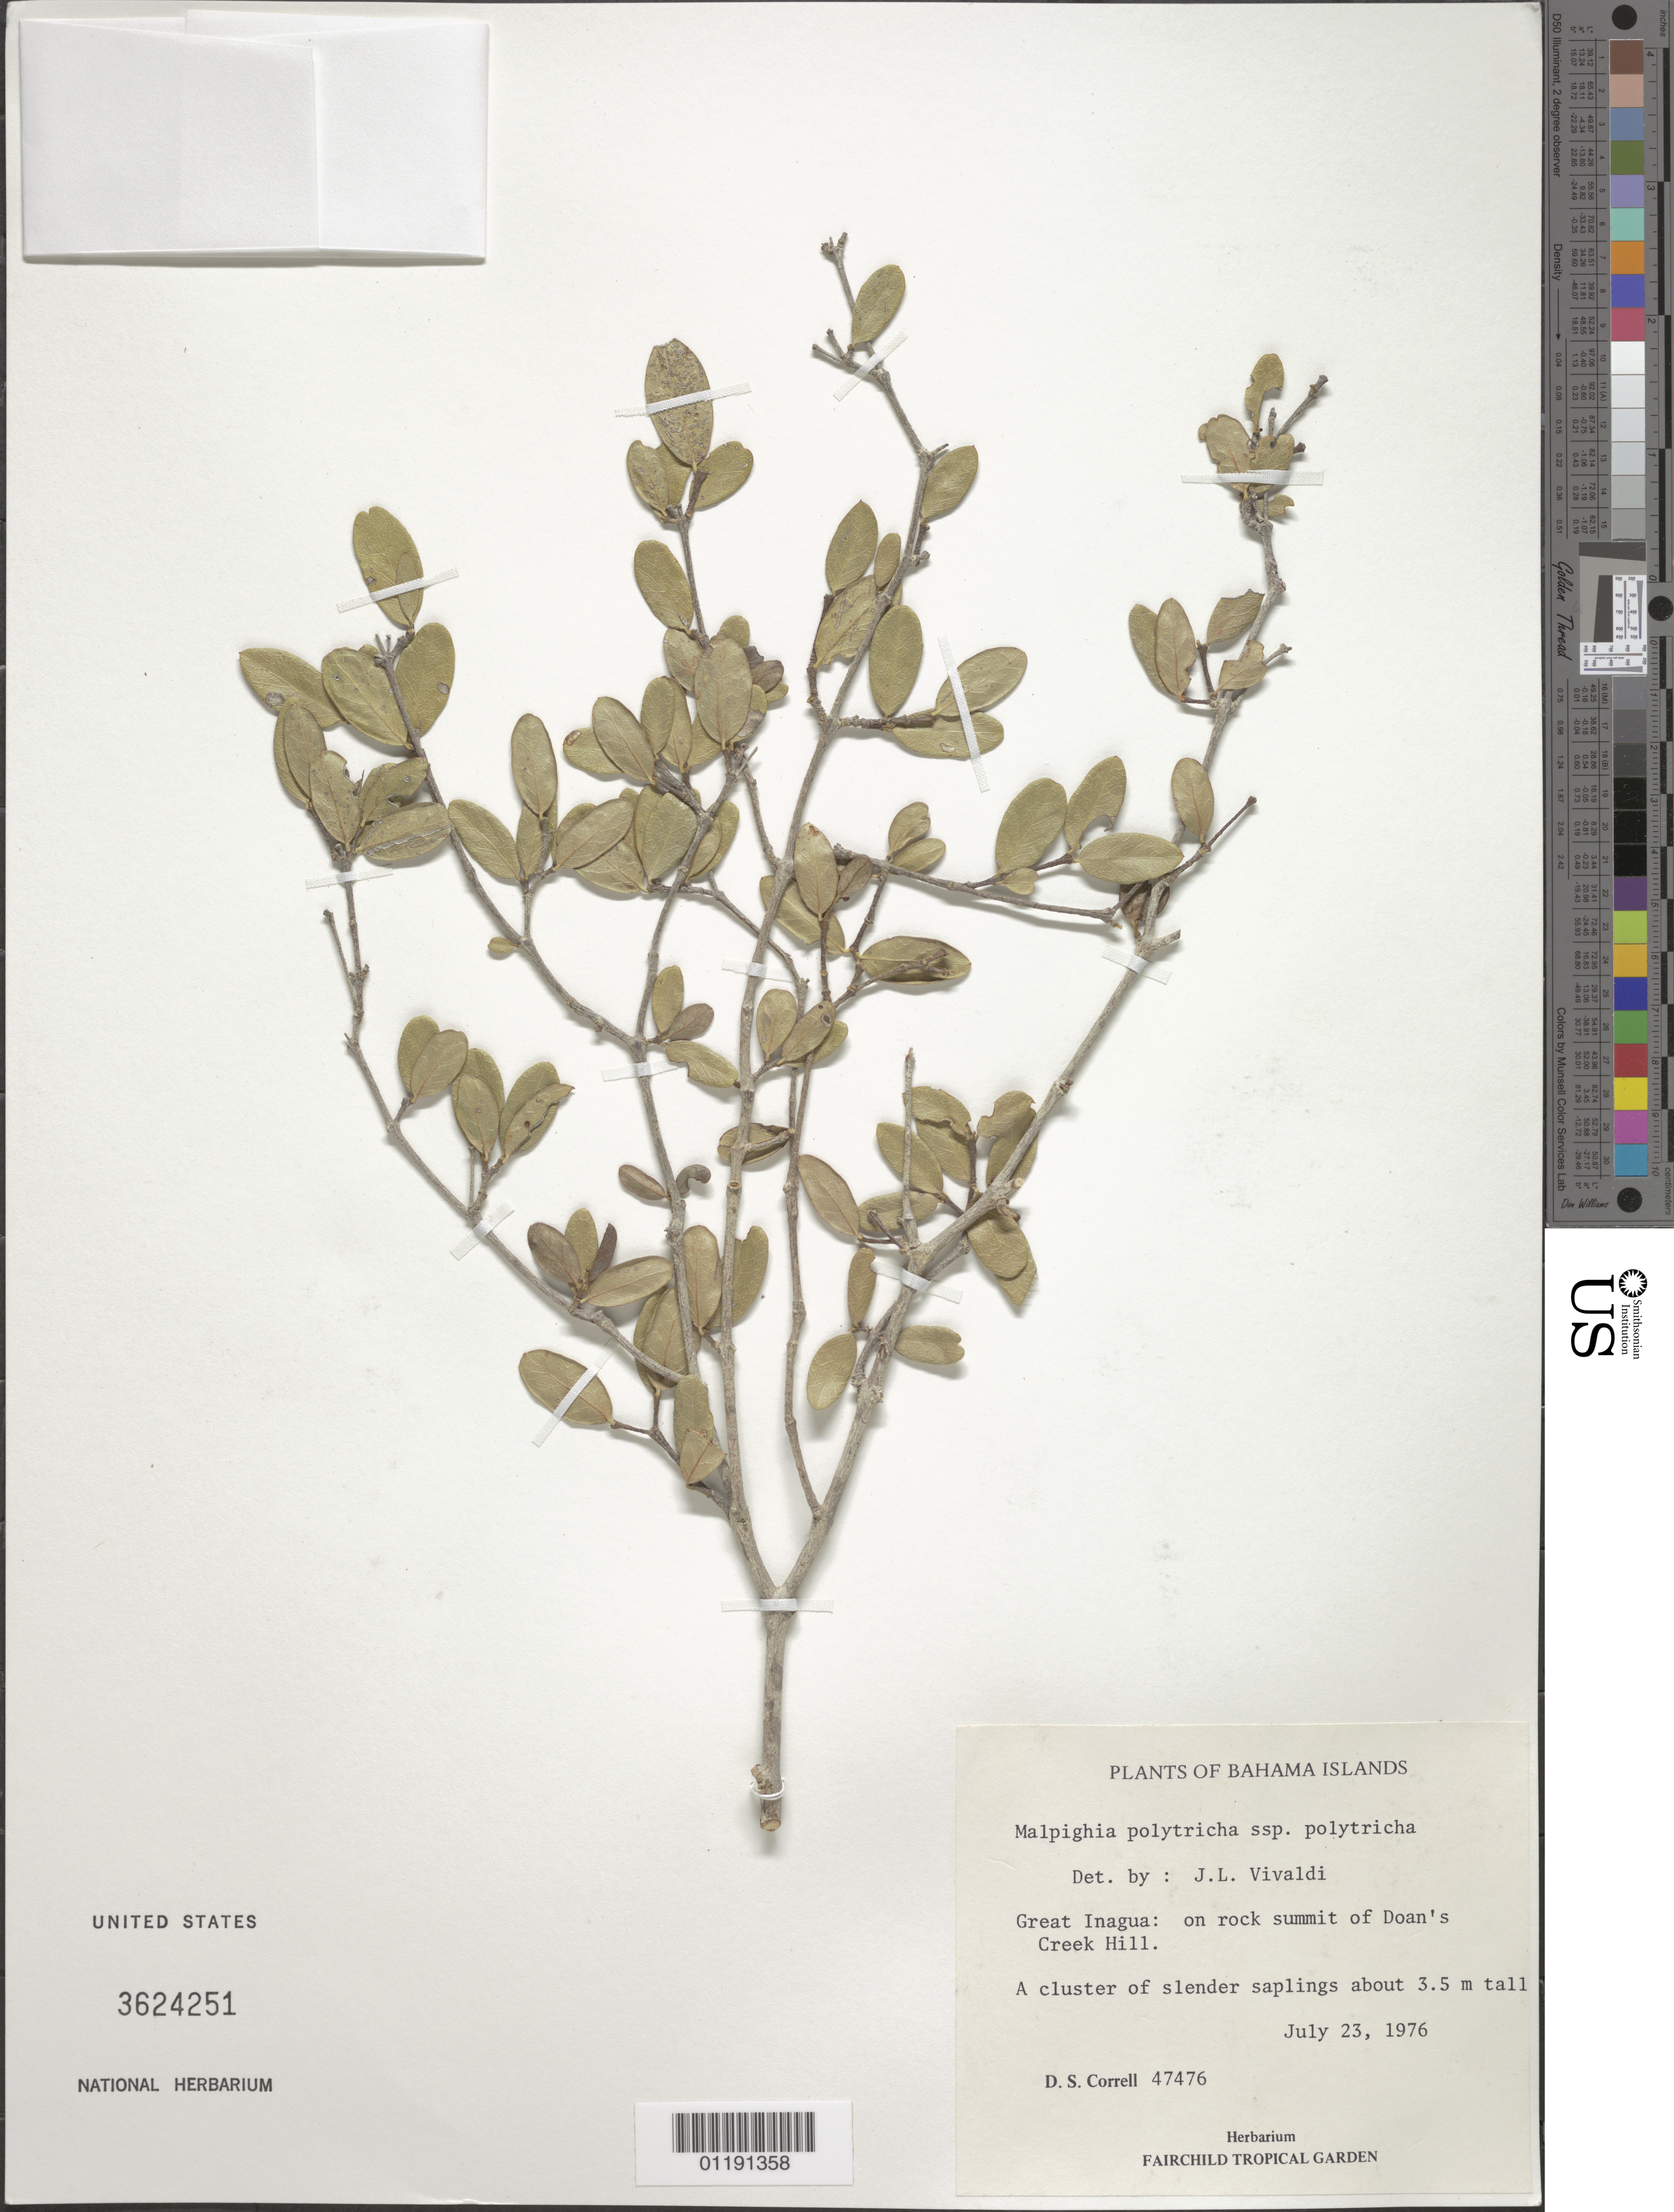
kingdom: Plantae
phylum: Tracheophyta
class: Magnoliopsida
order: Malpighiales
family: Malpighiaceae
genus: Malpighia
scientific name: Malpighia polytricha subsp. polytricha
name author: A. Juss.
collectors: D. S. Correll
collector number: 47476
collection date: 1976-07-23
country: Bahamas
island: Great Inagua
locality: On rock summit of Doan's Creek Hill.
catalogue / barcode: US 3624251